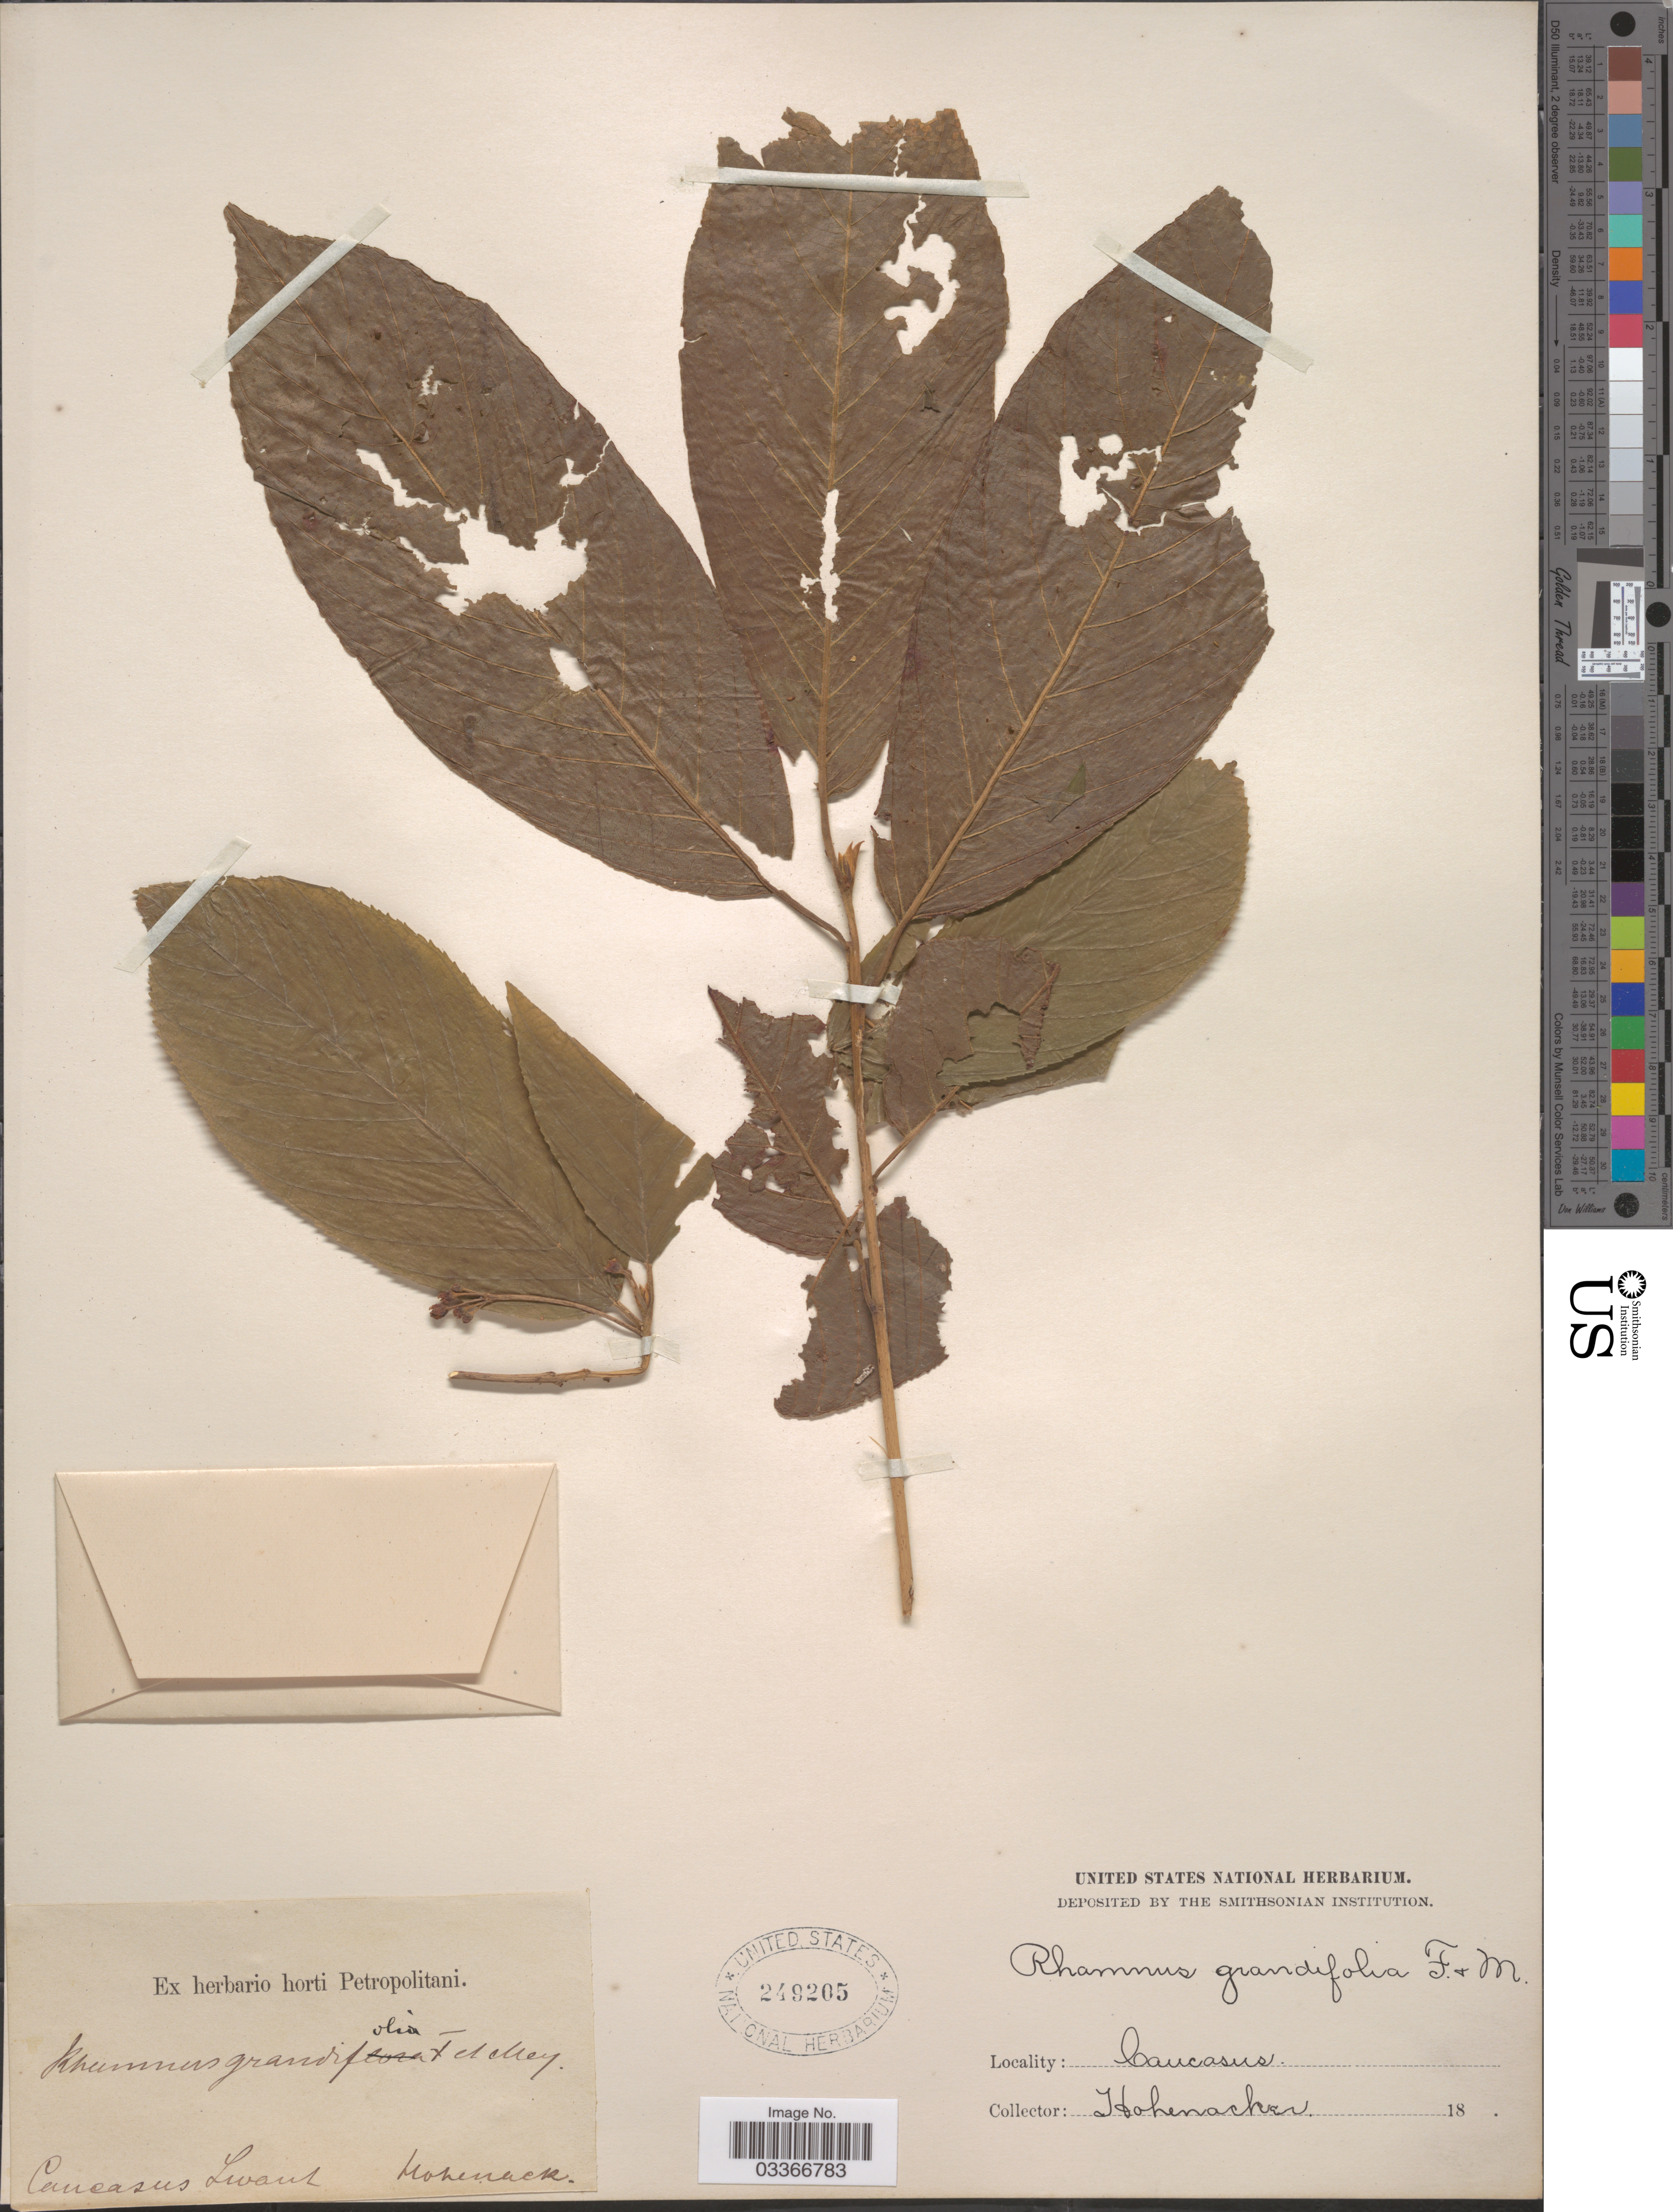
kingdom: Plantae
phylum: Tracheophyta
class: Magnoliopsida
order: Rosales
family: Rhamnaceae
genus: Rhamnus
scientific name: Rhamnus grandifolia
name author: Fisch. & C.A. Mey.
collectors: Hohenacker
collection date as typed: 18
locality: Caucasus Levant [interpreted].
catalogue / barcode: US 249205